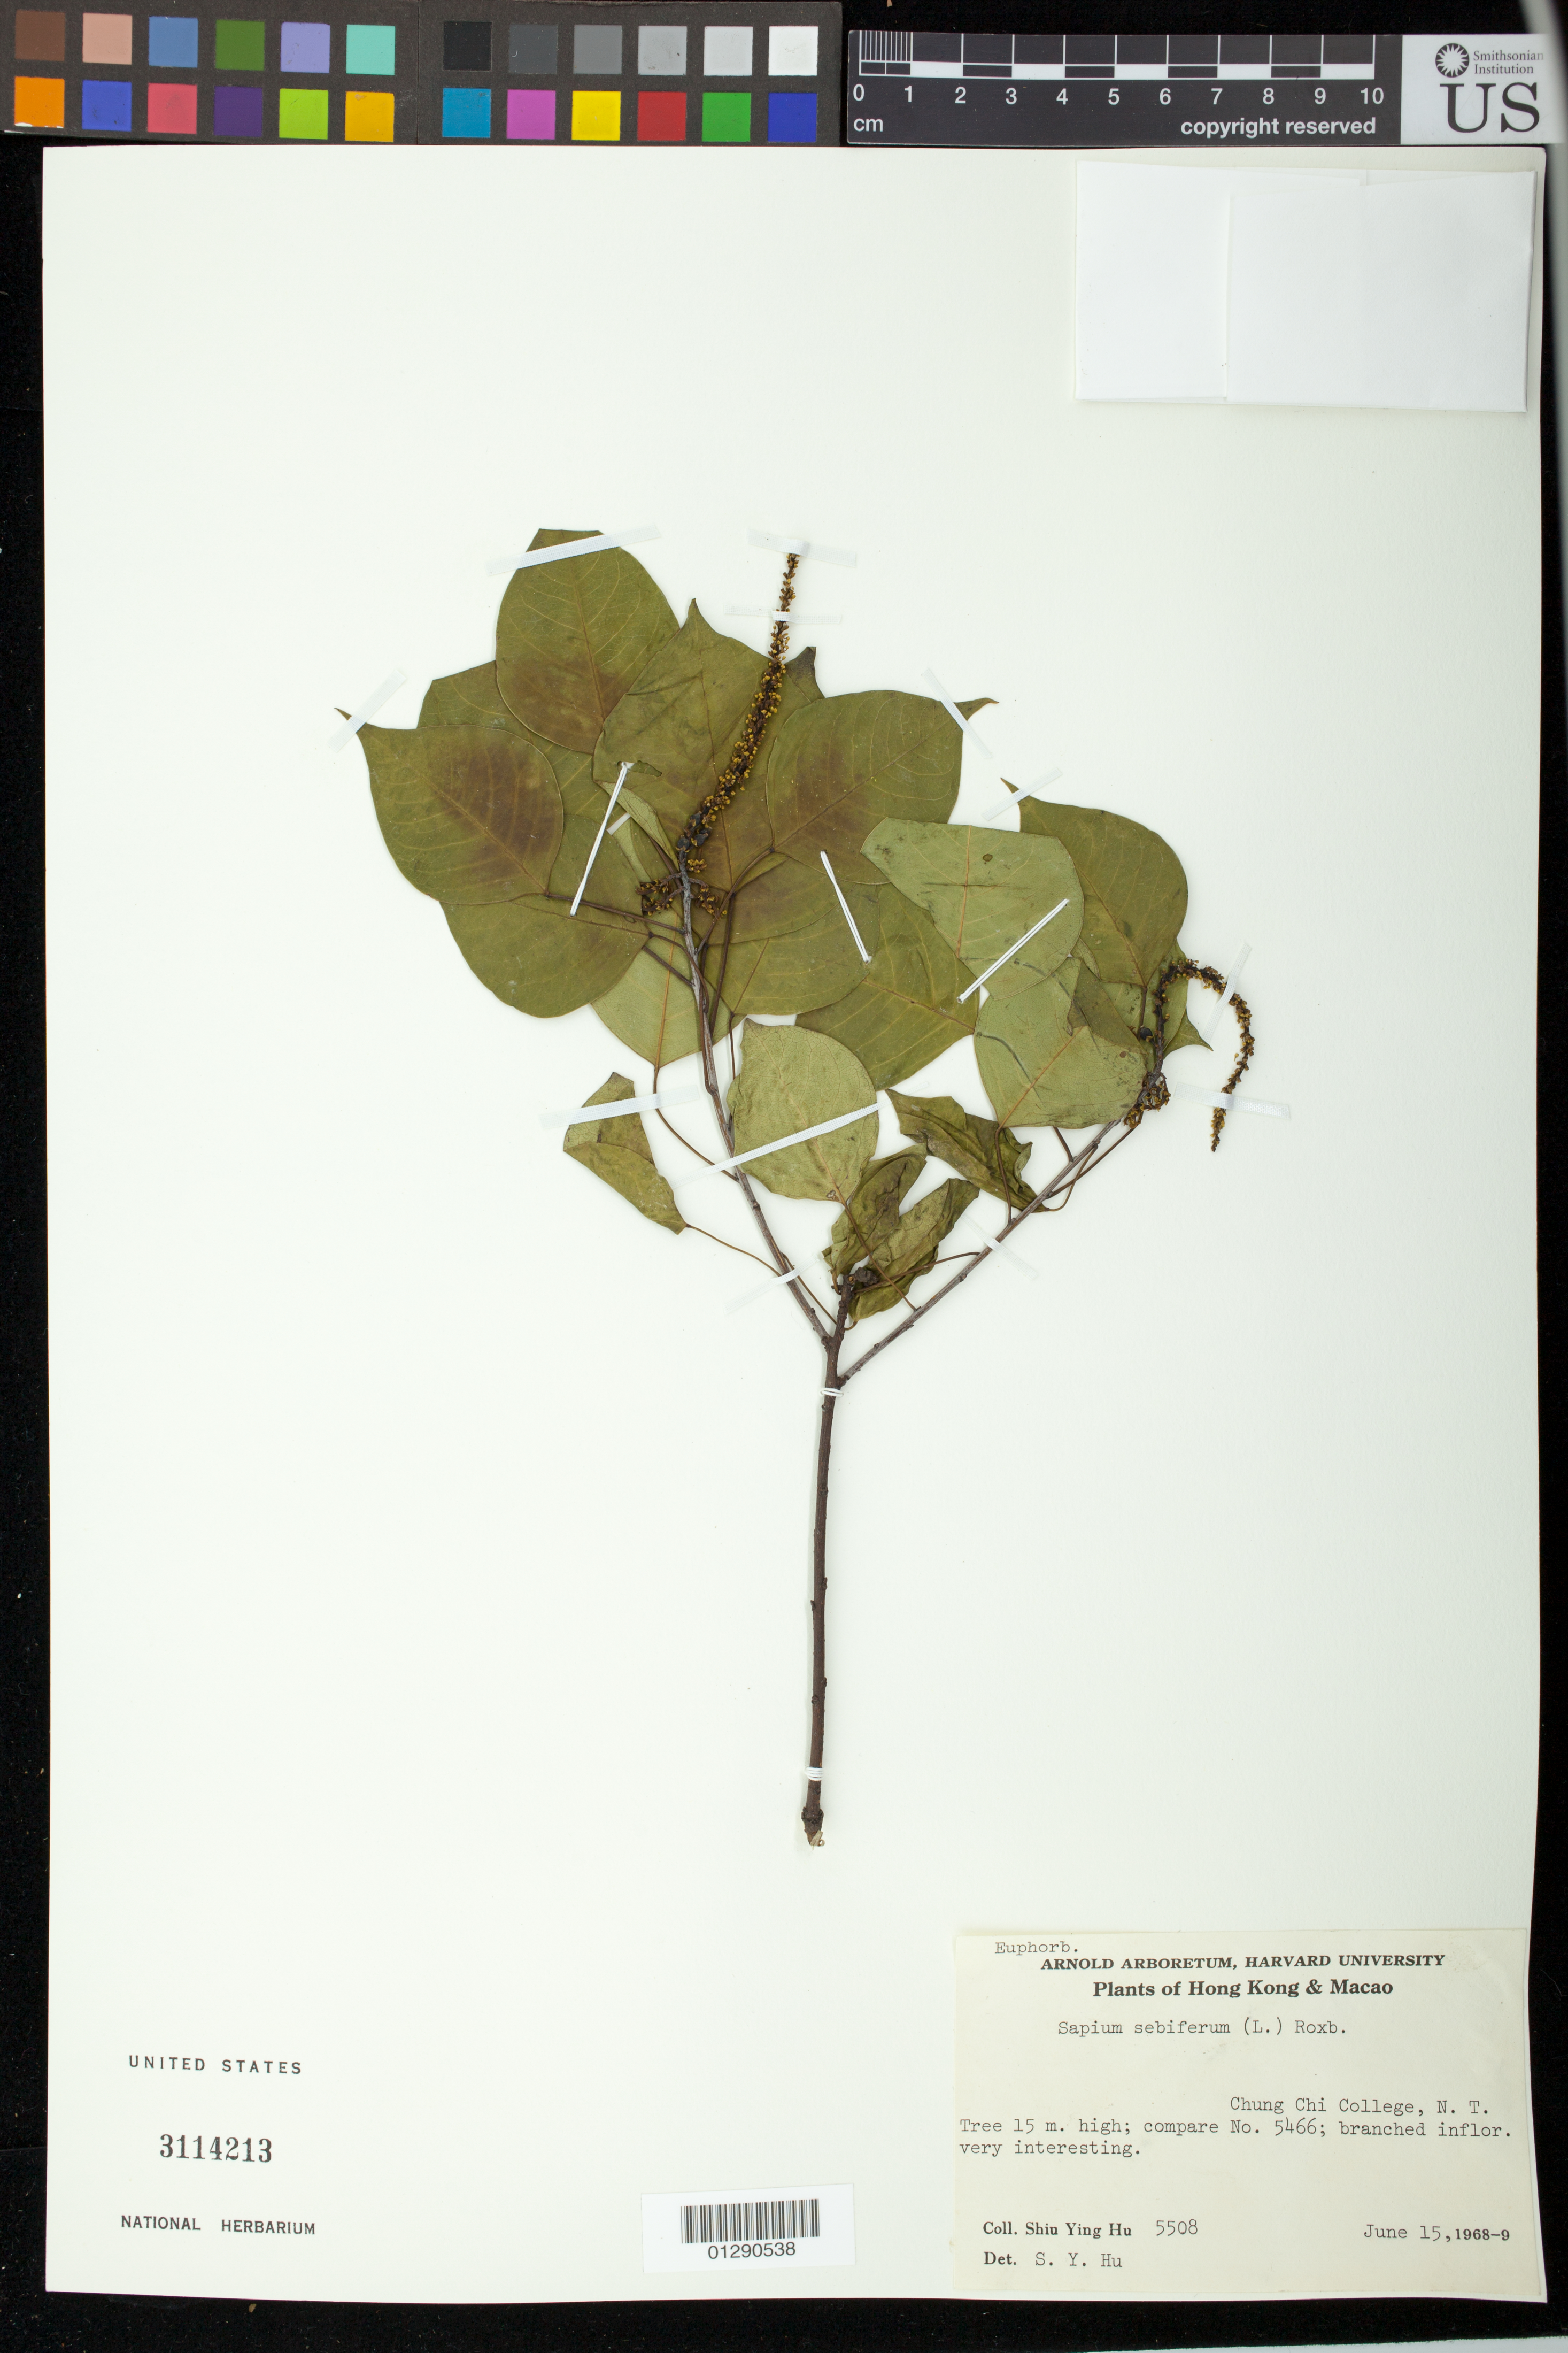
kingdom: Plantae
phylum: Tracheophyta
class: Magnoliopsida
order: Malpighiales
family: Euphorbiaceae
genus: Sapium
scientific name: Sapium sebiferum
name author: (L.) Roxb.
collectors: S. Y. Hu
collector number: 5508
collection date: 1968-06-15 or 1969-06-15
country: China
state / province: Hong Kong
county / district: Sha Tin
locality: Chung Chi College, N. T.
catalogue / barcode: US 3114213